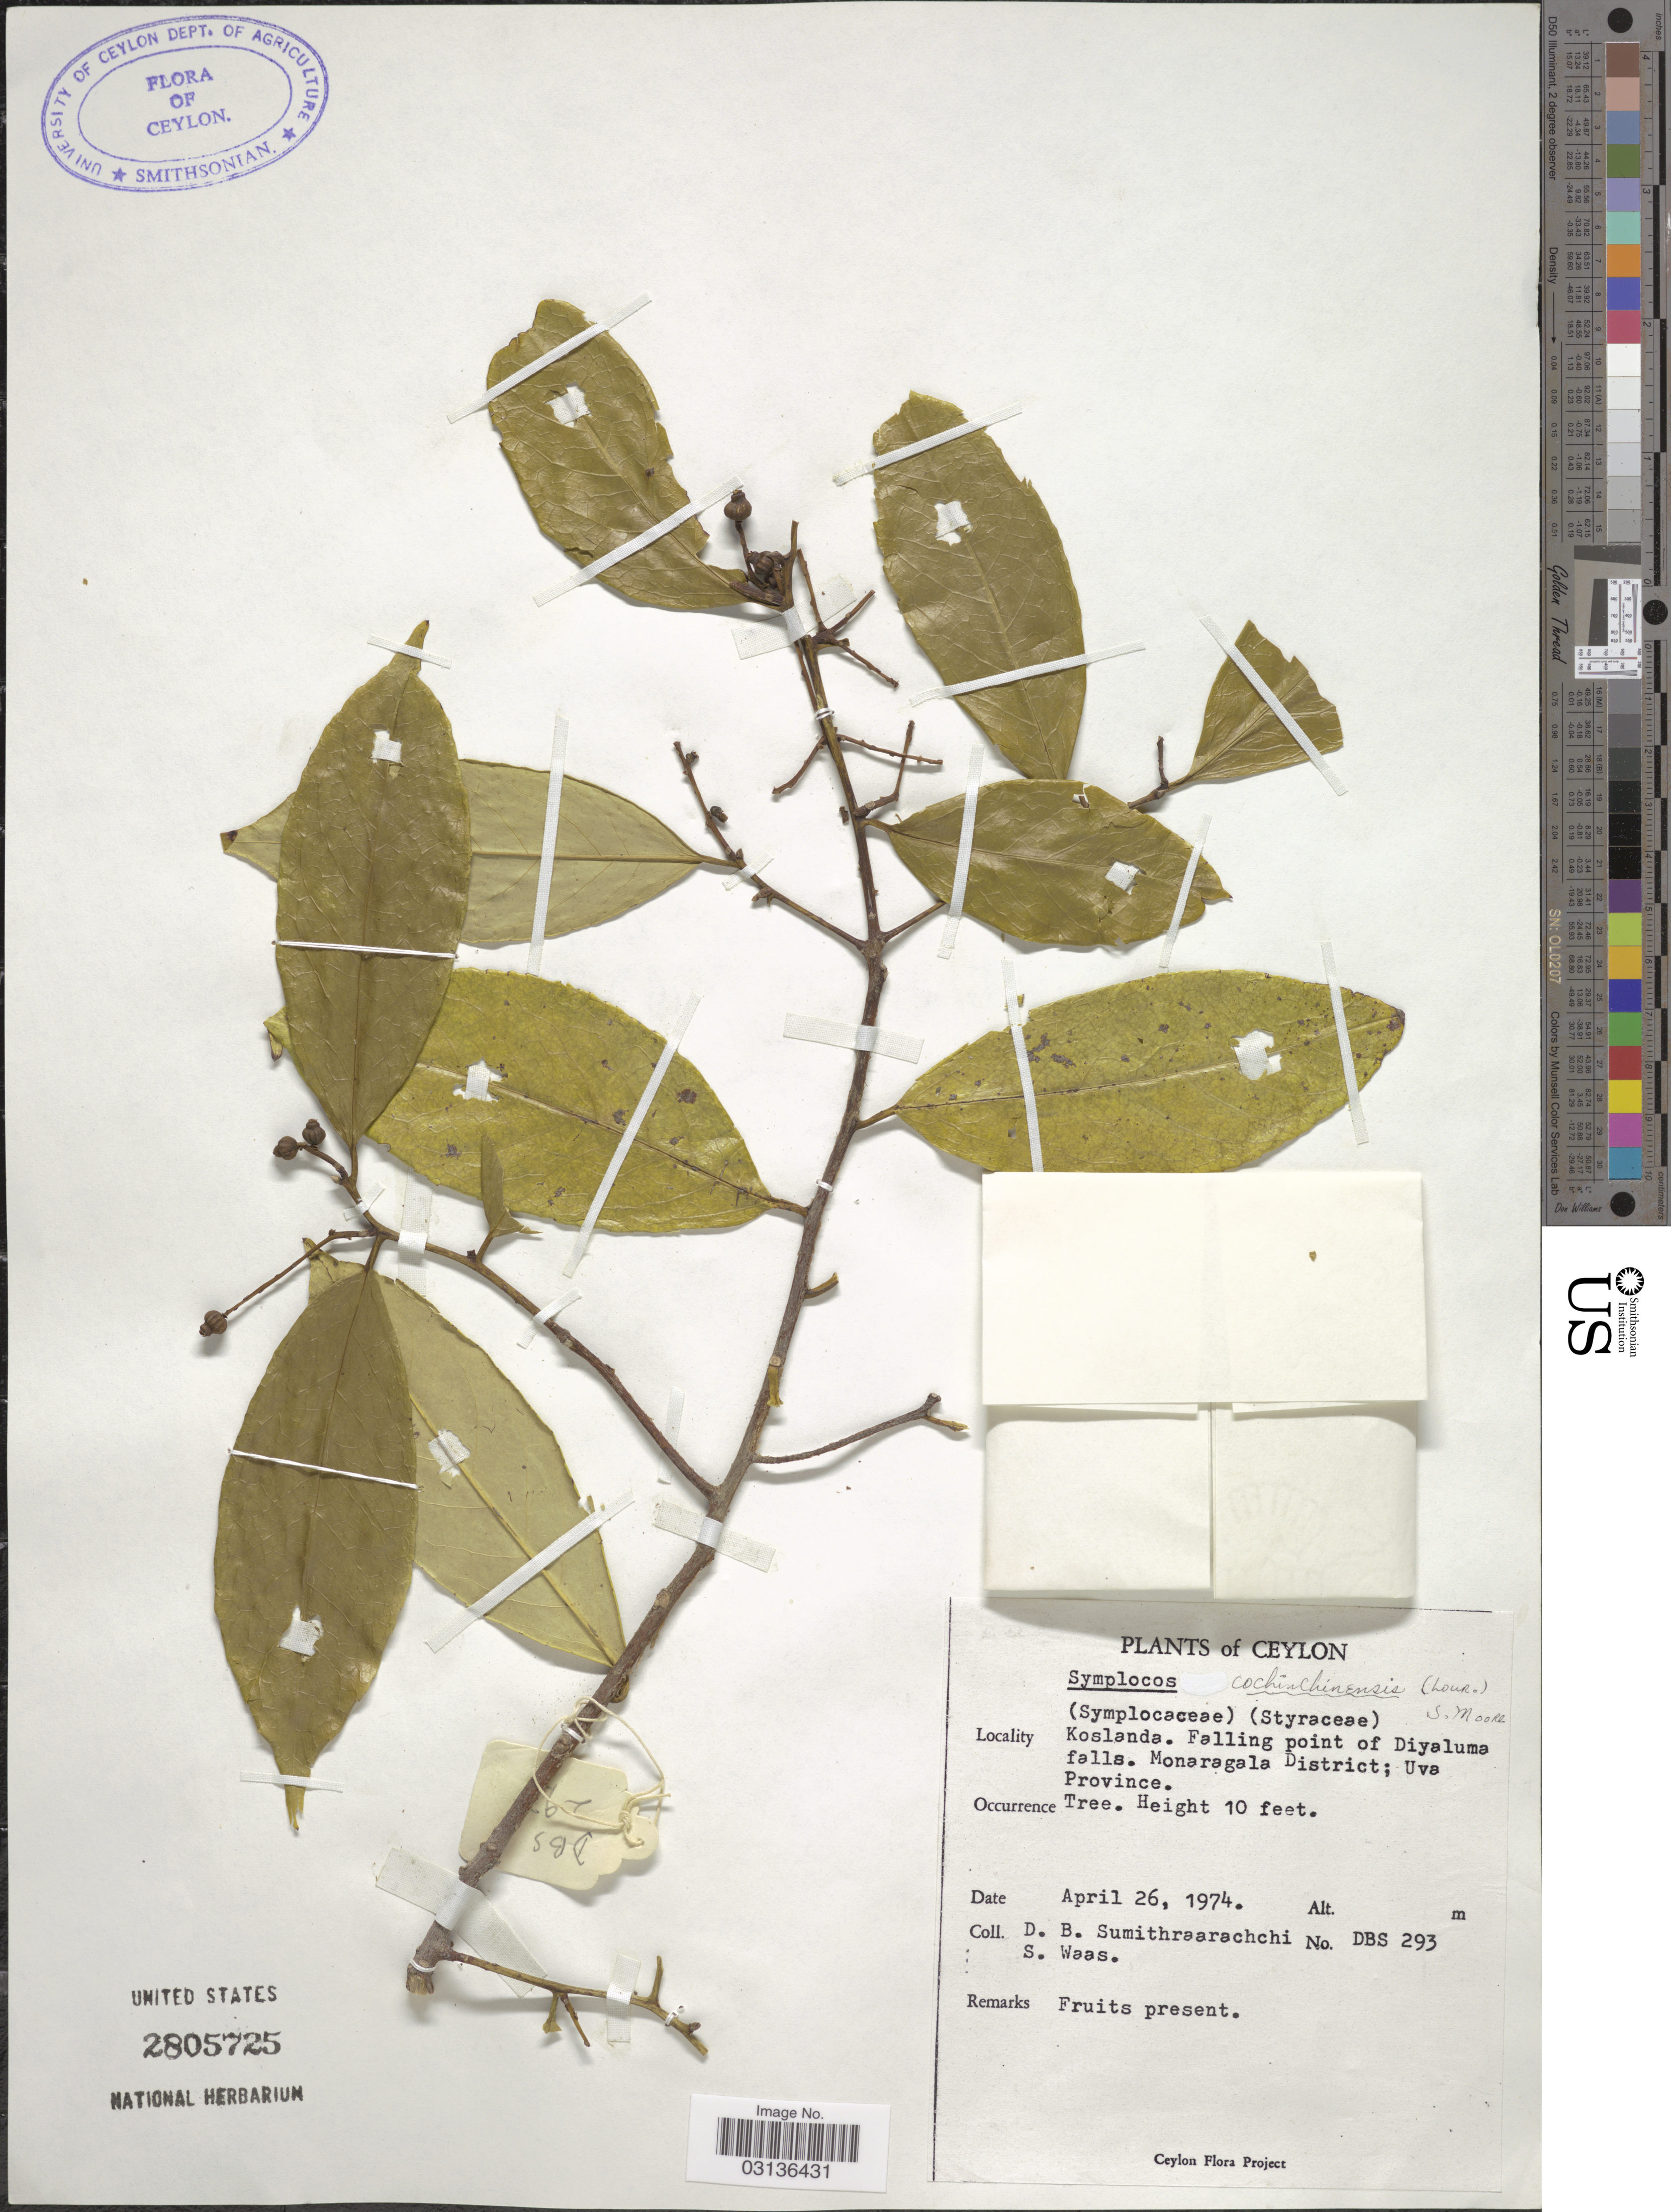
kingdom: Plantae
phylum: Tracheophyta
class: Magnoliopsida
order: Ericales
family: Symplocaceae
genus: Symplocos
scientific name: Symplocos cochinchinensis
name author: (Lour.) S. Moore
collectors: D. B. Sumithraarachchi & S. Waas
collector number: DBS293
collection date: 1974-04-26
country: Sri Lanka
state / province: Uva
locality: Ceylon. Koslanda. Falling pount of Diyaluma falls. Monaragala District.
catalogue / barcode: US 2805725